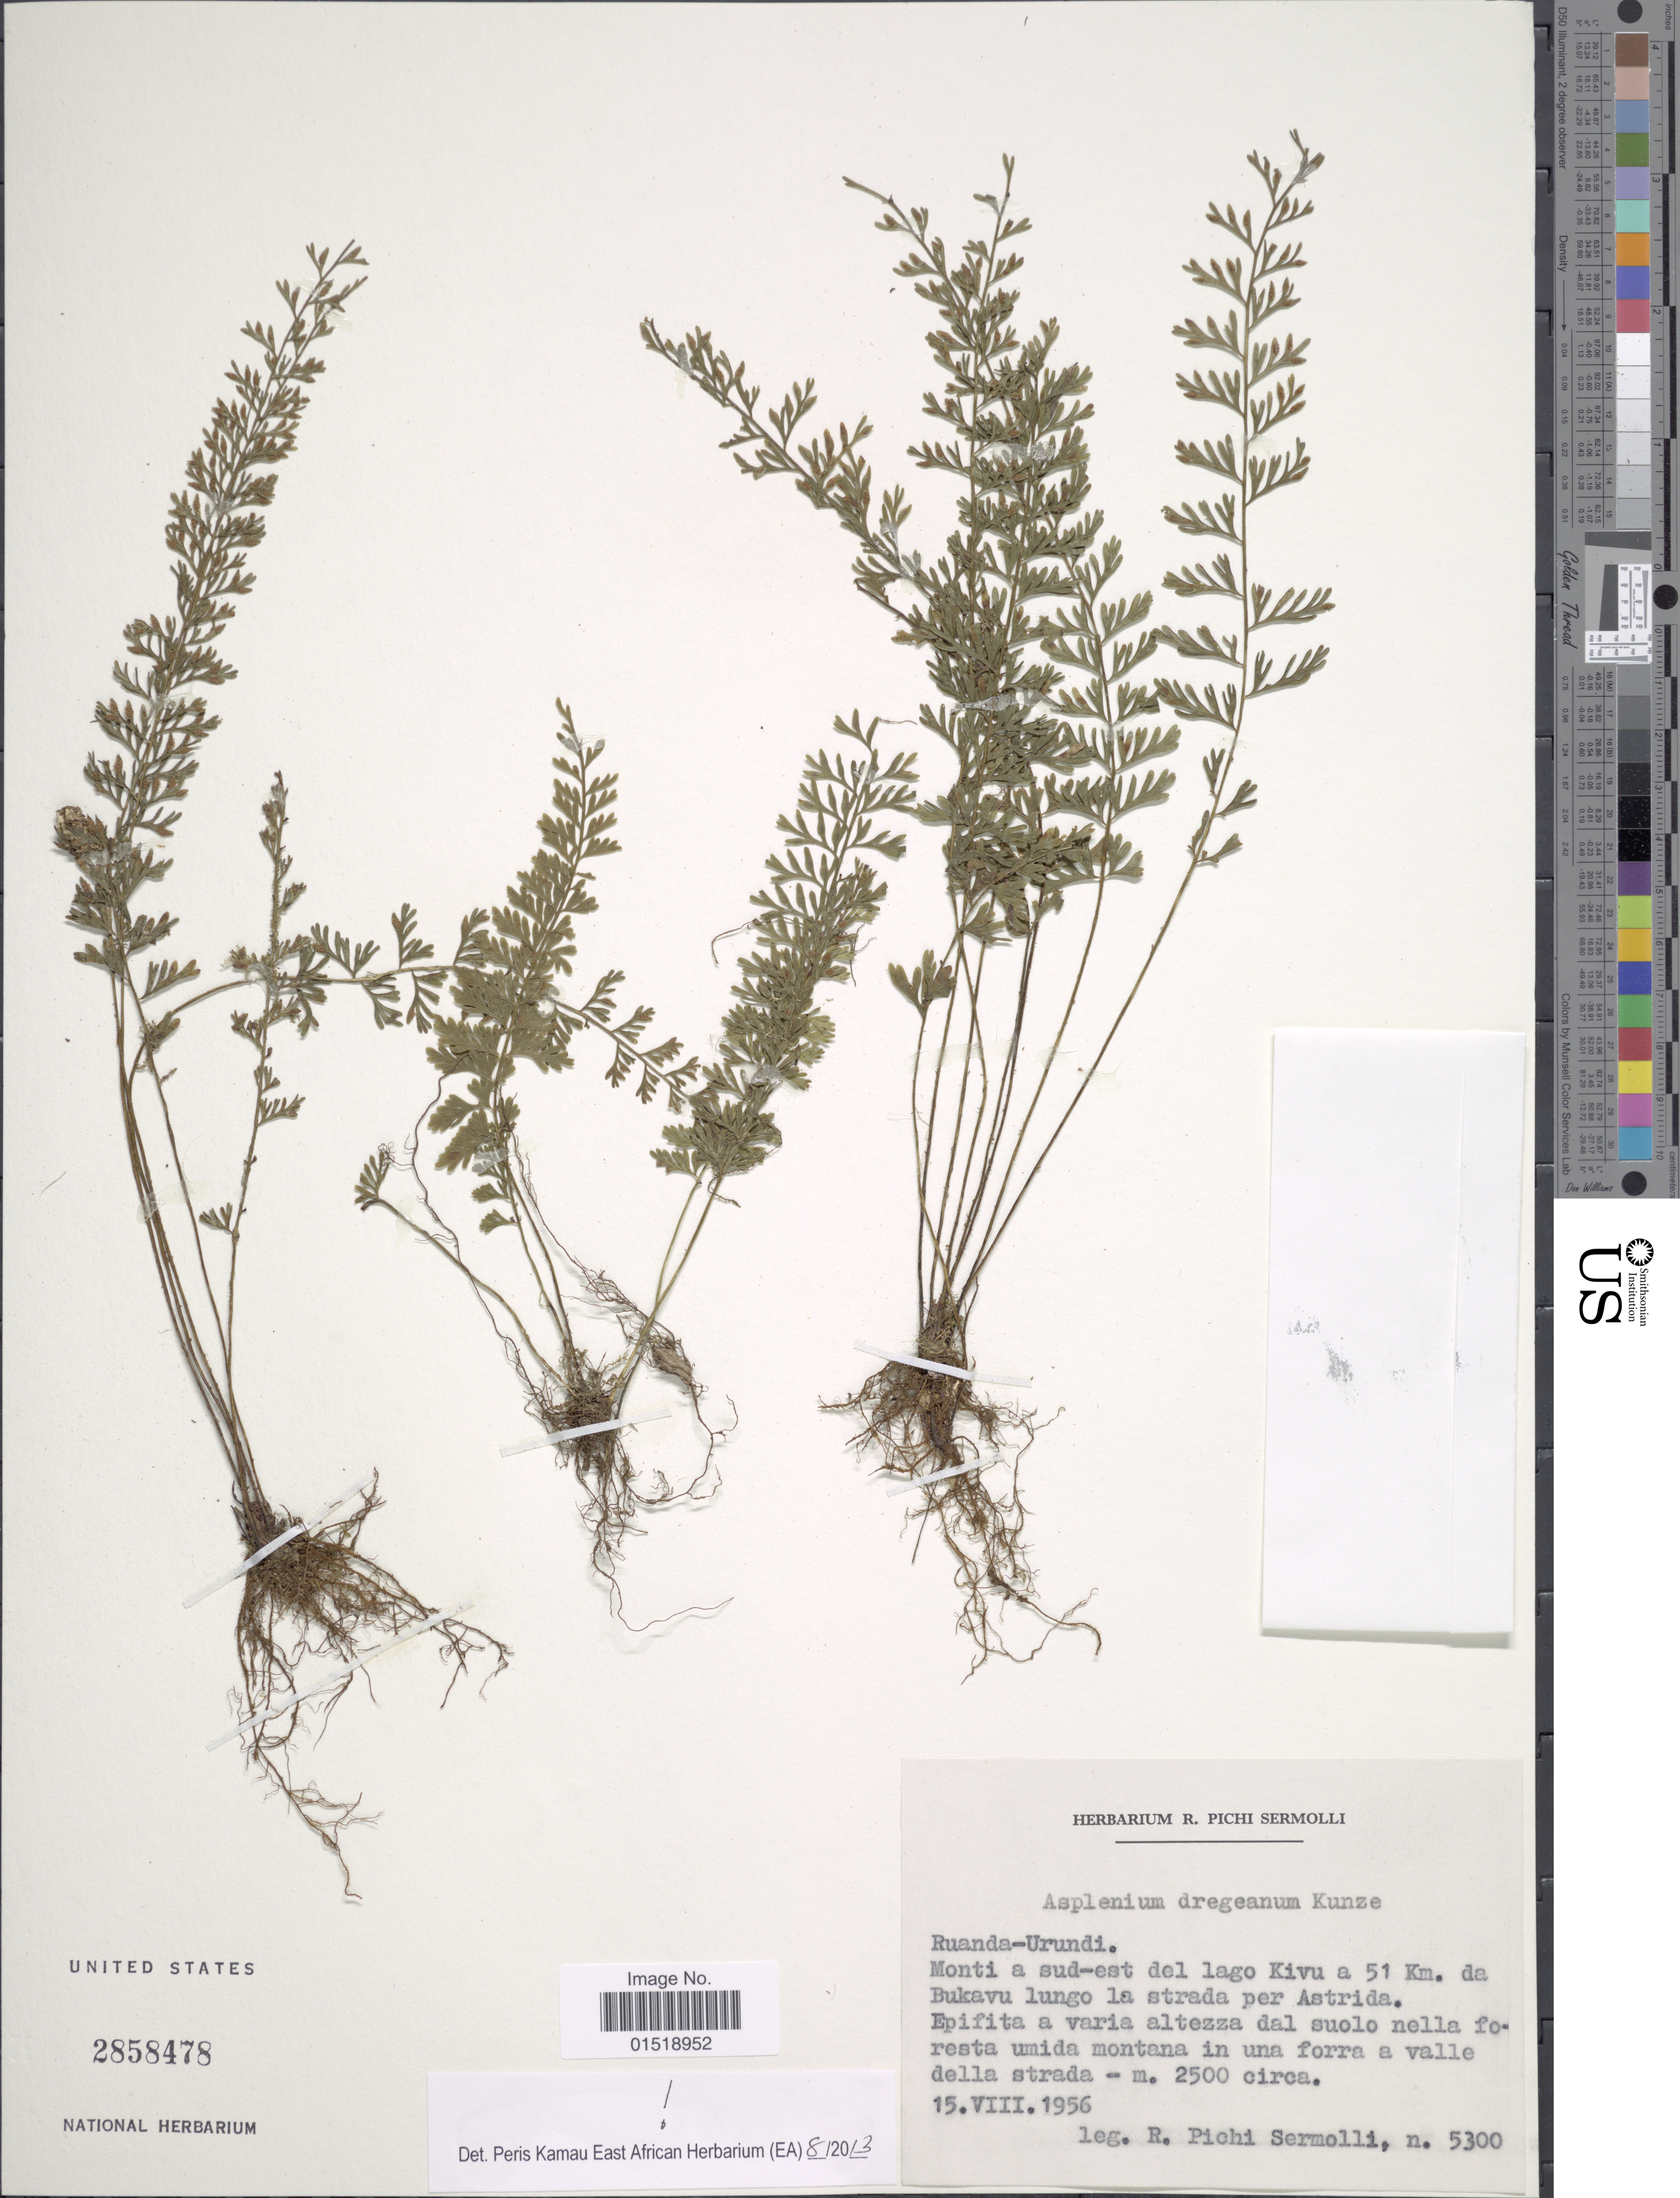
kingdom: Plantae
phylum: Tracheophyta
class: Polypodiopsida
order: Polypodiales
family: Aspleniaceae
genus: Asplenium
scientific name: Asplenium dregeanum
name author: Kunze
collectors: R. E. Pichi-Sermolli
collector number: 5300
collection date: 1956-08-15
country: Rwanda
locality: Ruanda-Urundi. Monti a sud-est del lago Kivu a 51 Km. da Bukavu lungo la strada per Astrida.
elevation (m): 2500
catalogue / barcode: US 2858478